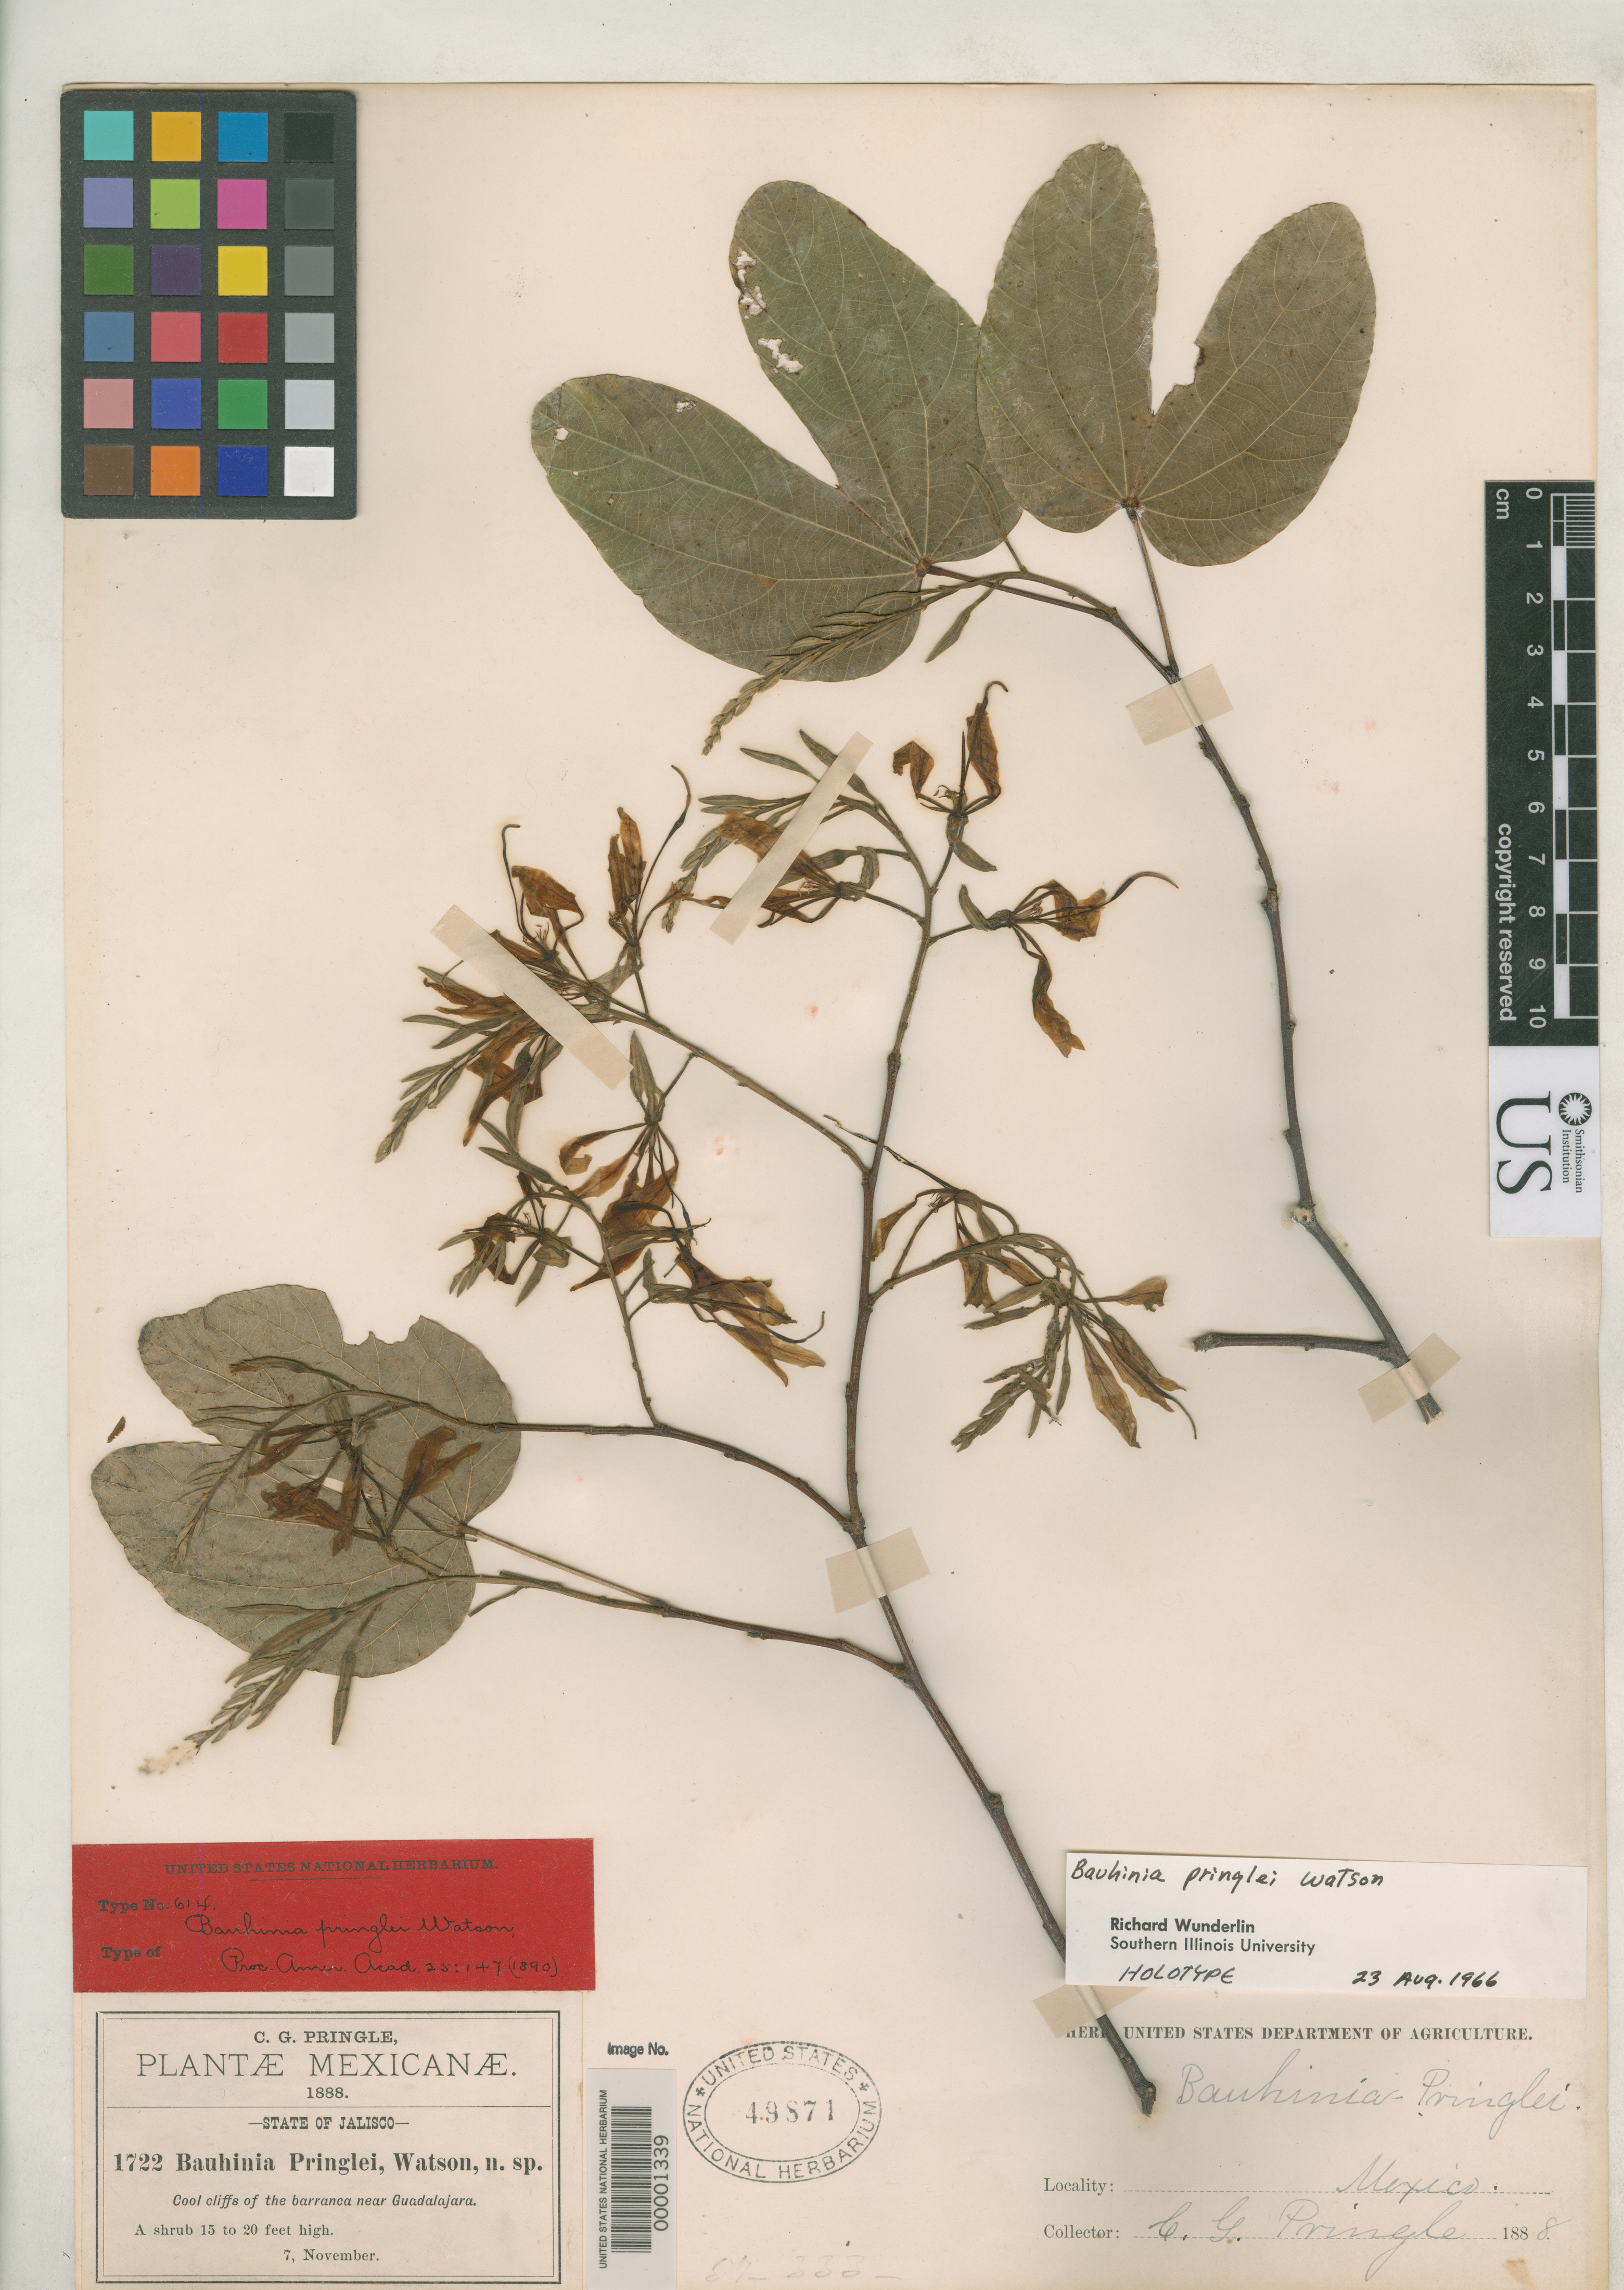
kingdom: Plantae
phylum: Tracheophyta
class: Magnoliopsida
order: Fabales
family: Fabaceae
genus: Bauhinia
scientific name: Bauhinia pringlei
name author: S. Watson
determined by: Wunderlin, Richard P.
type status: Isotype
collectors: C. G. Pringle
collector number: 1722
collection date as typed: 07 Nov 1888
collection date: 1888-11-07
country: Mexico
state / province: Jalisco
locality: Cool cliffs of the barranca near Guadalajara.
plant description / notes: Erroneously annotated (1966) and cited (1983, Ann. Missouri Bot. Gard. 70: 120) as "holotype". Holotype is at GH, as annotated by Wunderlin (! 1967) and cited by McVaugh (1987).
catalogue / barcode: US 49871